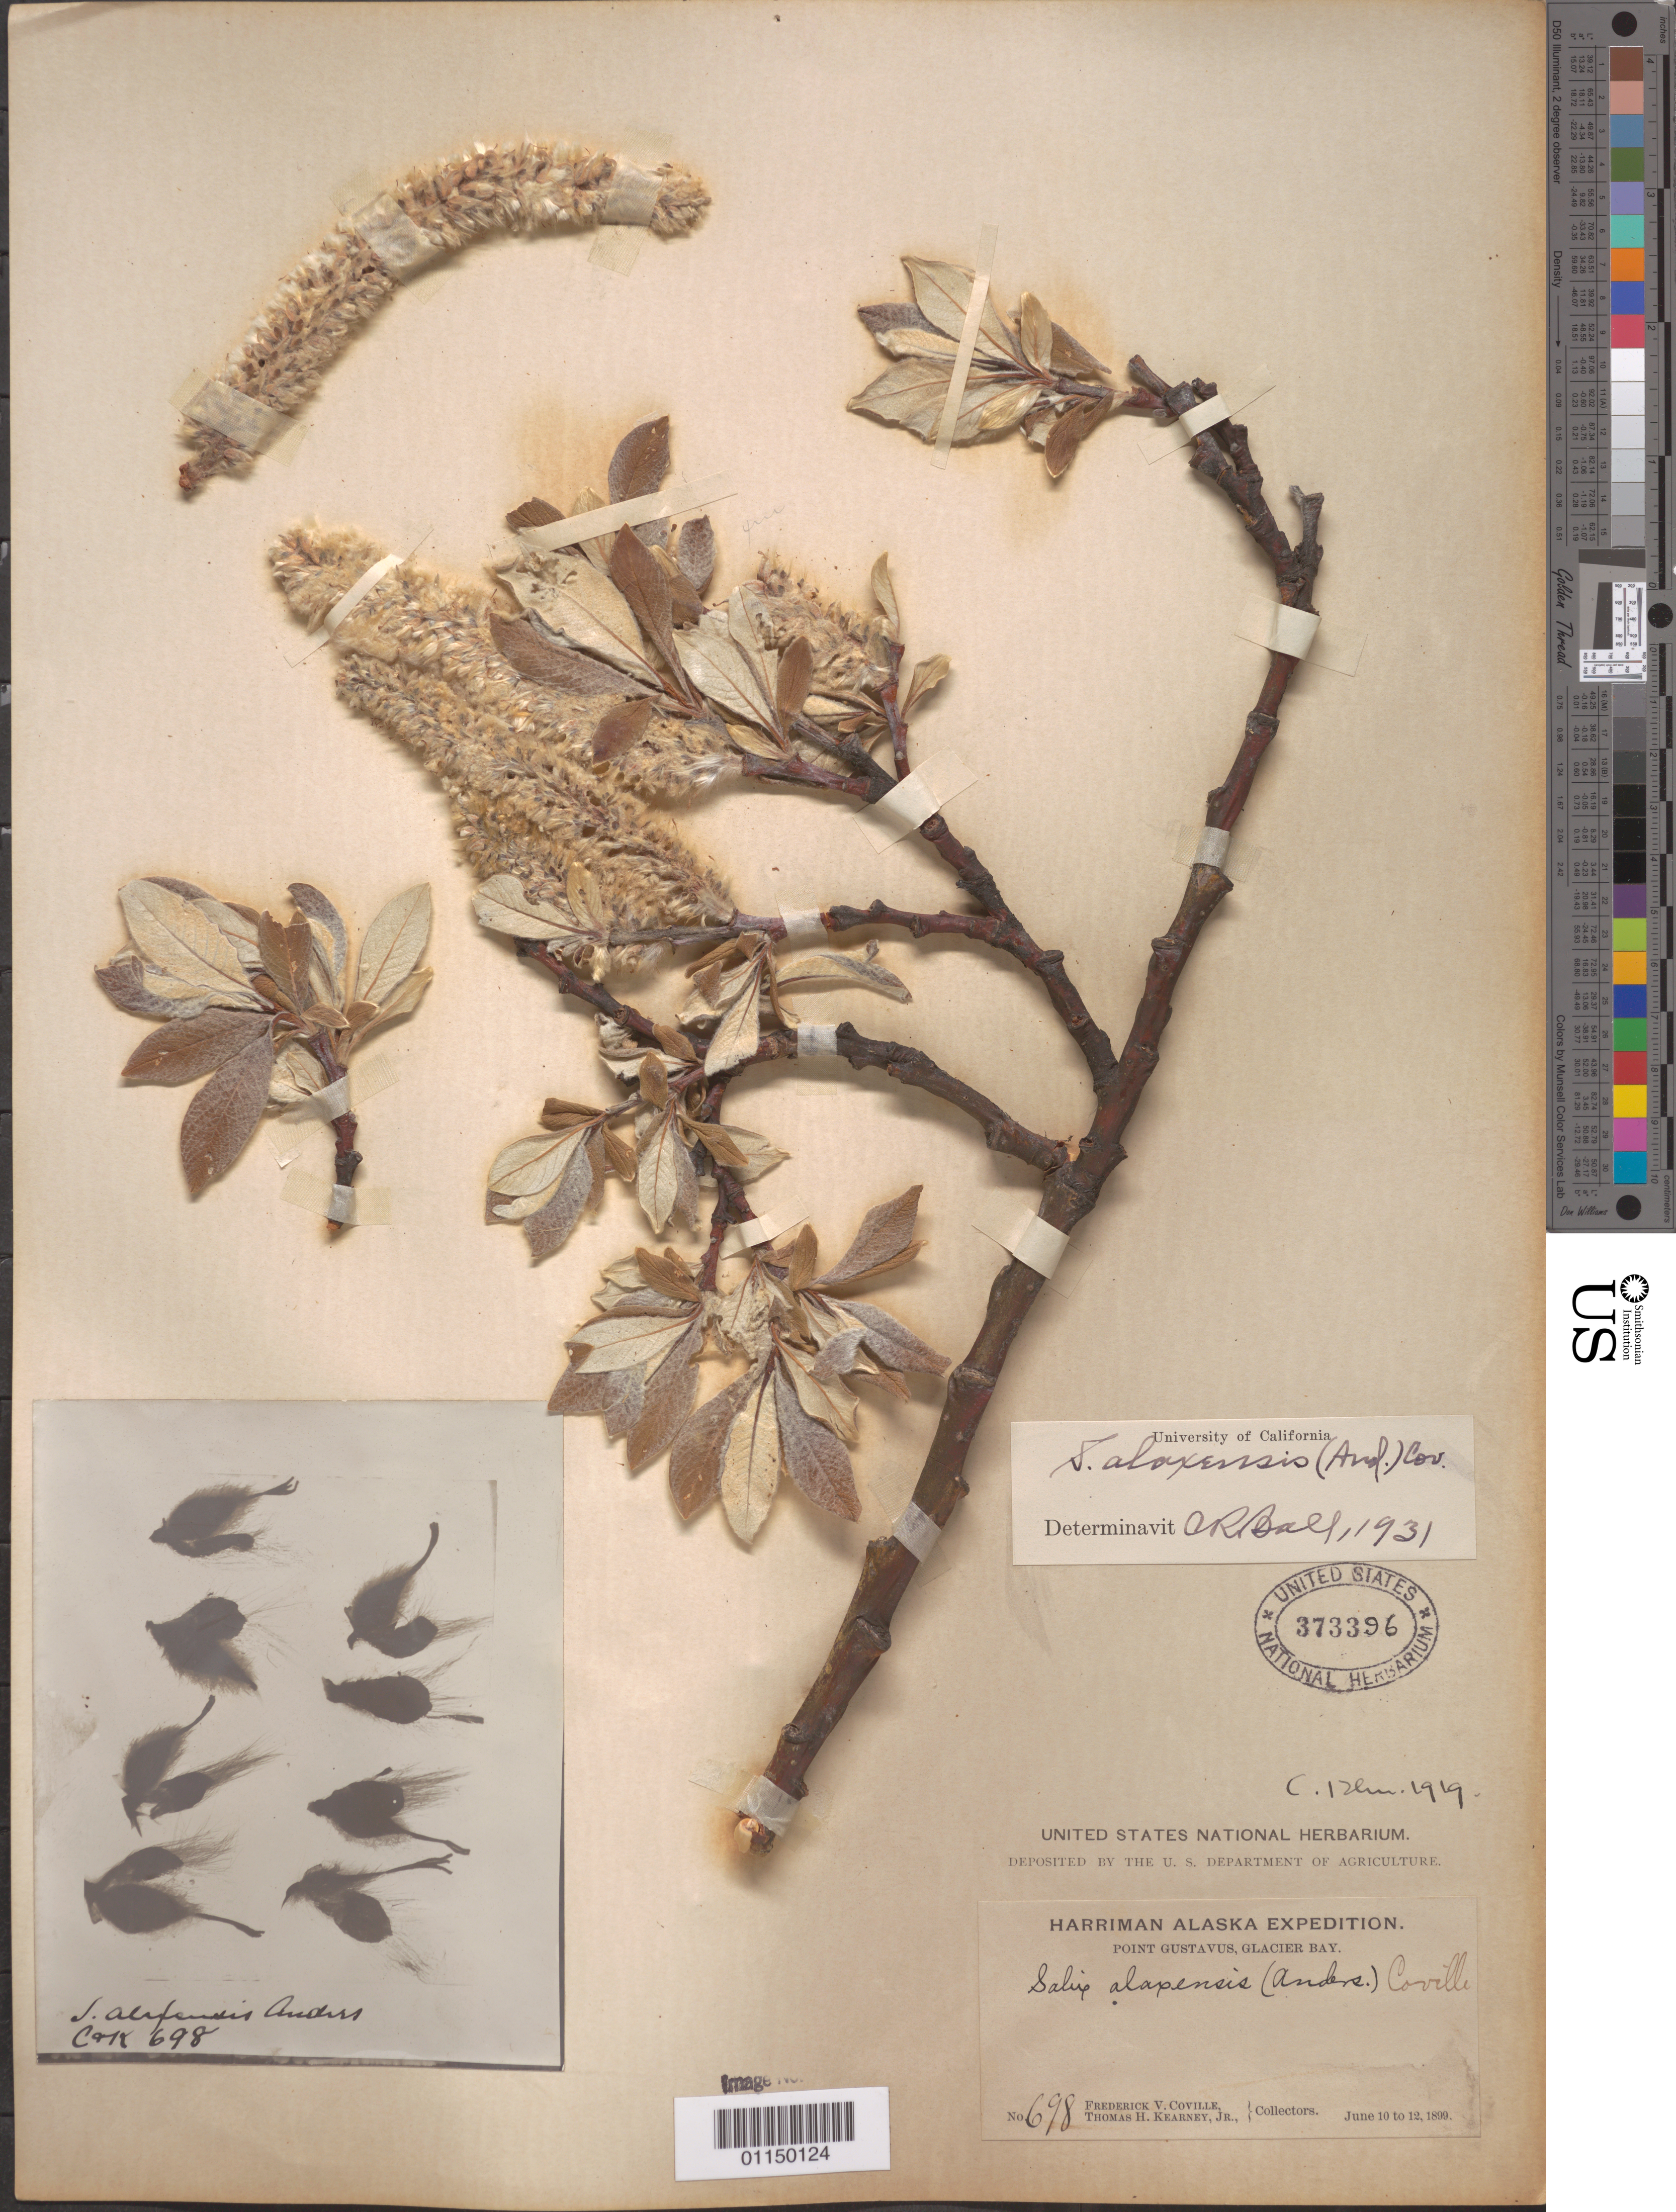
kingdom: Plantae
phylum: Tracheophyta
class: Magnoliopsida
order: Malpighiales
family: Salicaceae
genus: Salix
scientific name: Salix alaxensis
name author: (Andersson) Coville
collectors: F. V. Coville & C. Kearney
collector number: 698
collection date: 1899-06-10/1899-06-12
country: United States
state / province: Alaska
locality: Point Gustavus, Glacier Bay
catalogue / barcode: US 373396